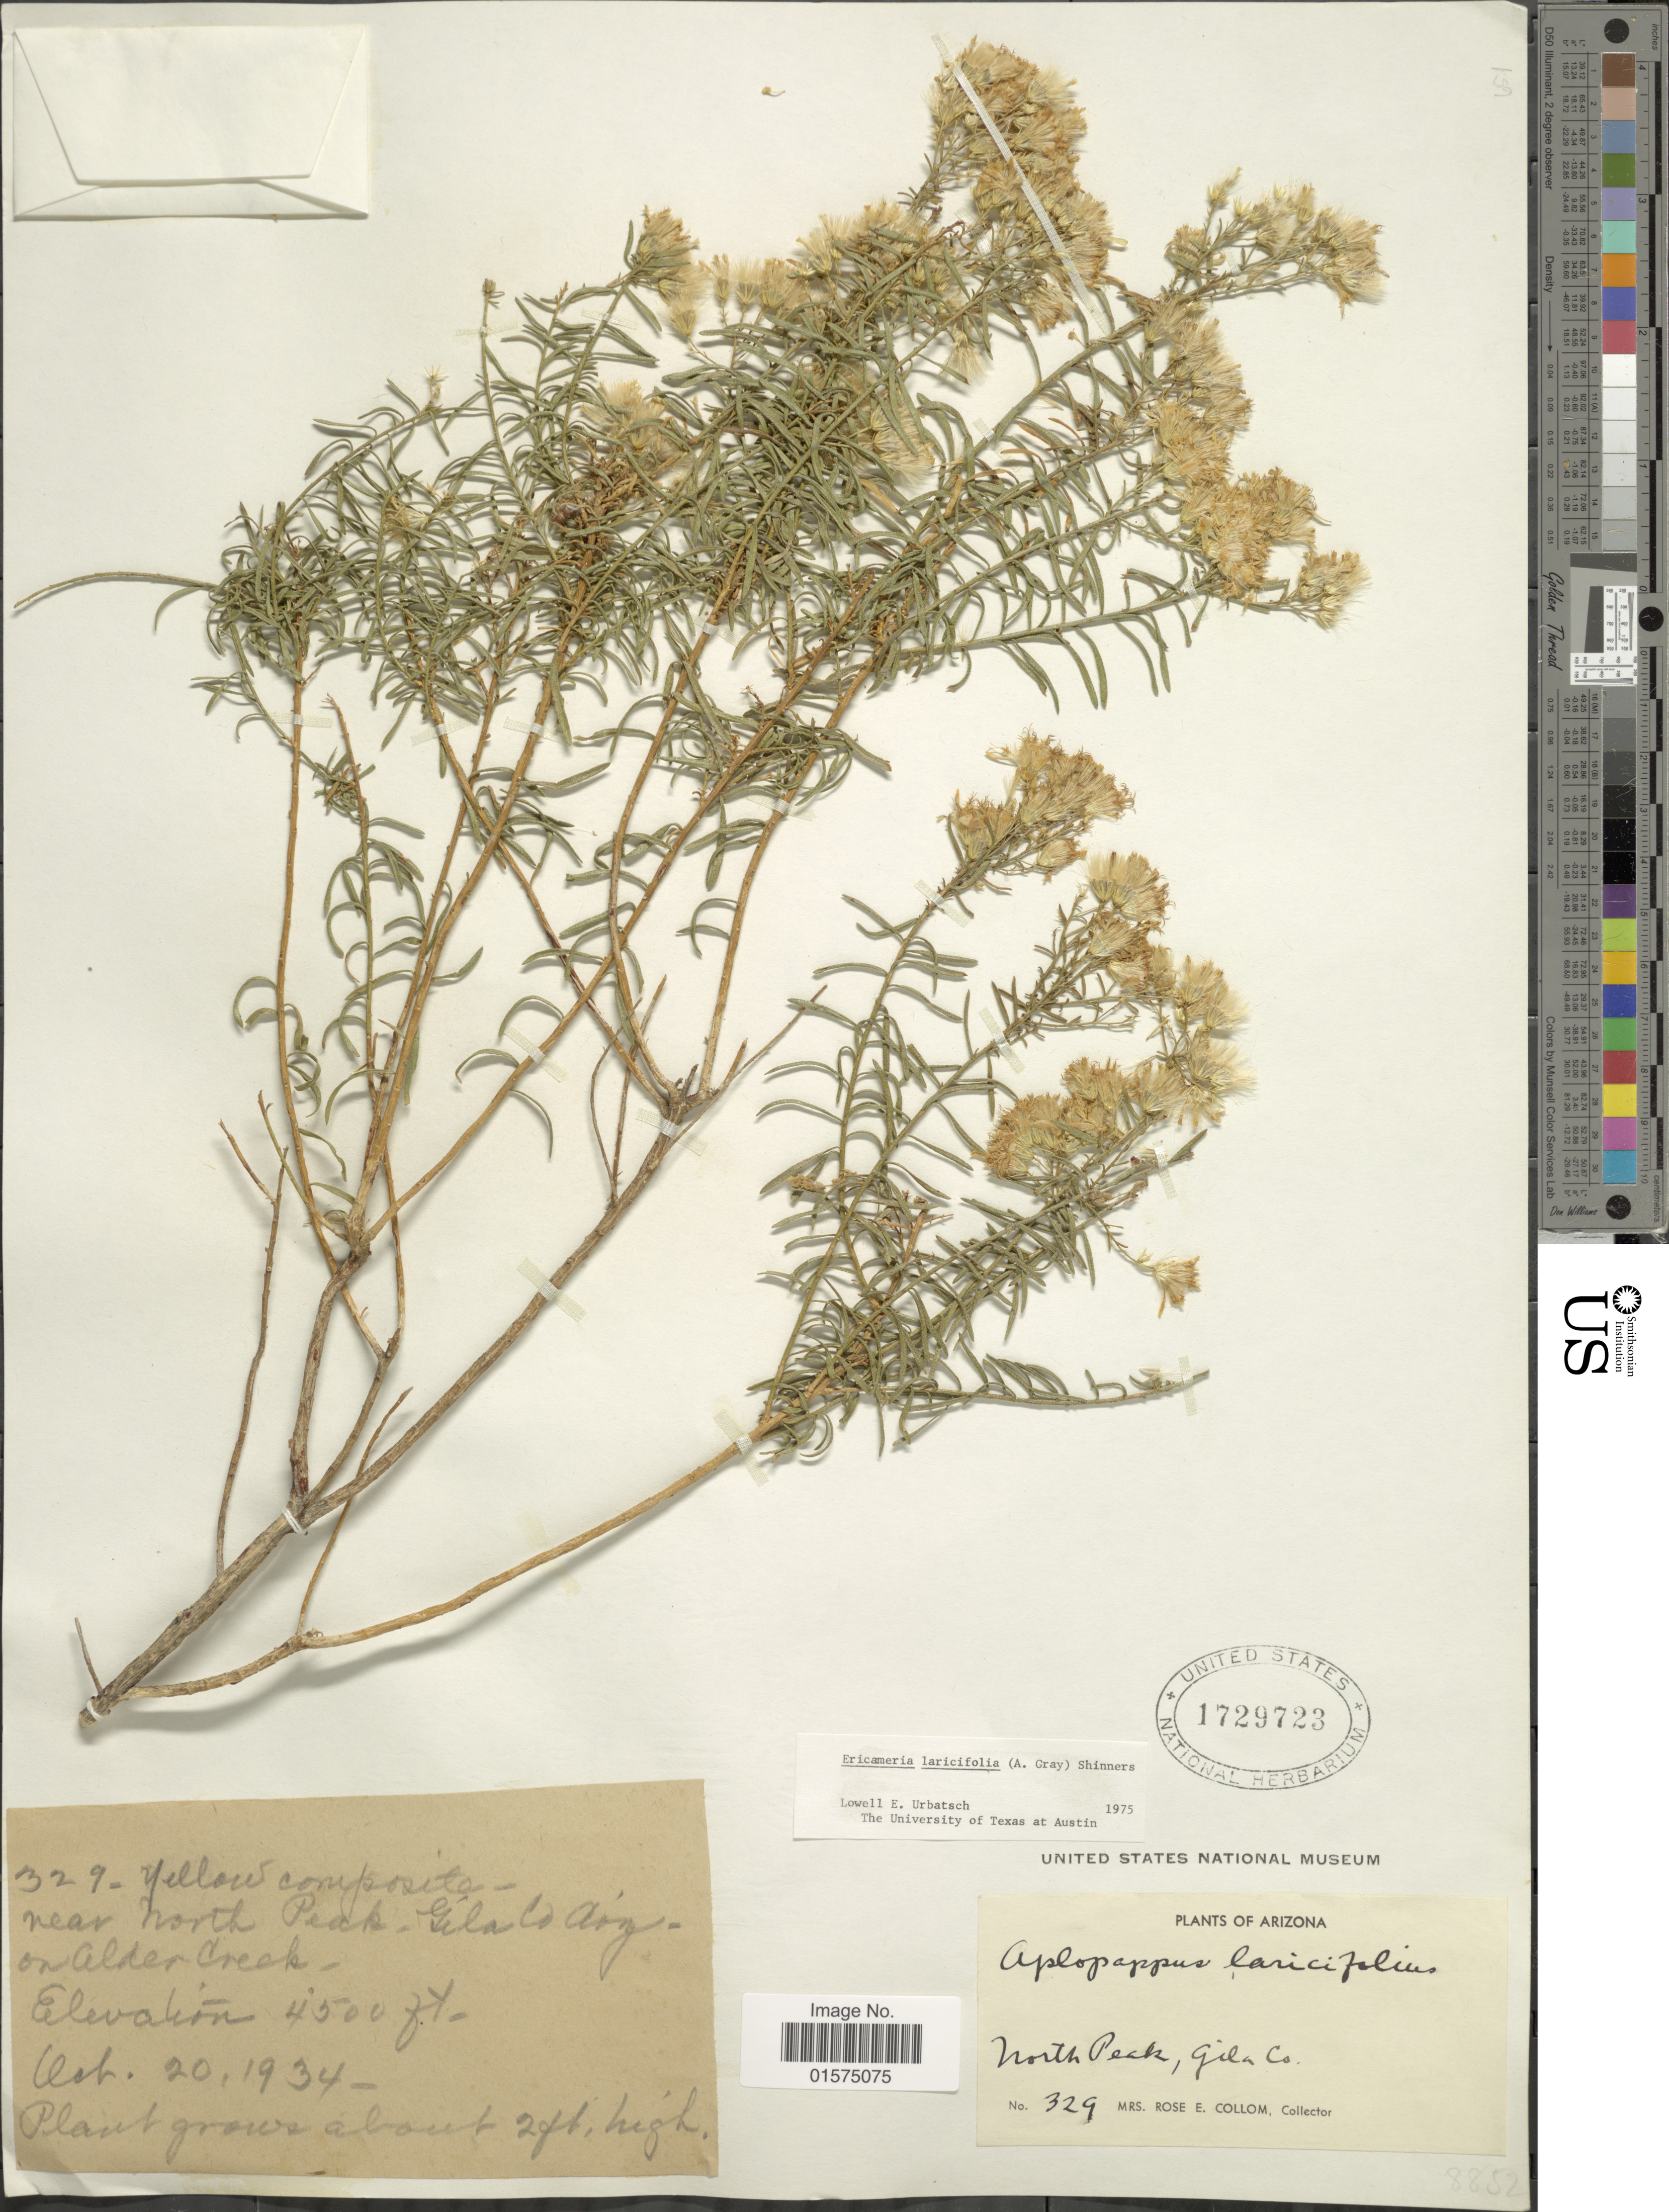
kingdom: Plantae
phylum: Tracheophyta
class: Magnoliopsida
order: Asterales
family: Asteraceae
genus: Ericameria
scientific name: Ericameria laricifolia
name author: (A. Gray) Shinners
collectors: R. E. Collom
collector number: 329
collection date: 1934-10-20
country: United States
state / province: Arizona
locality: Near North Peak, GIla Co. on Alder Creek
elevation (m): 1372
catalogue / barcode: US 1729723